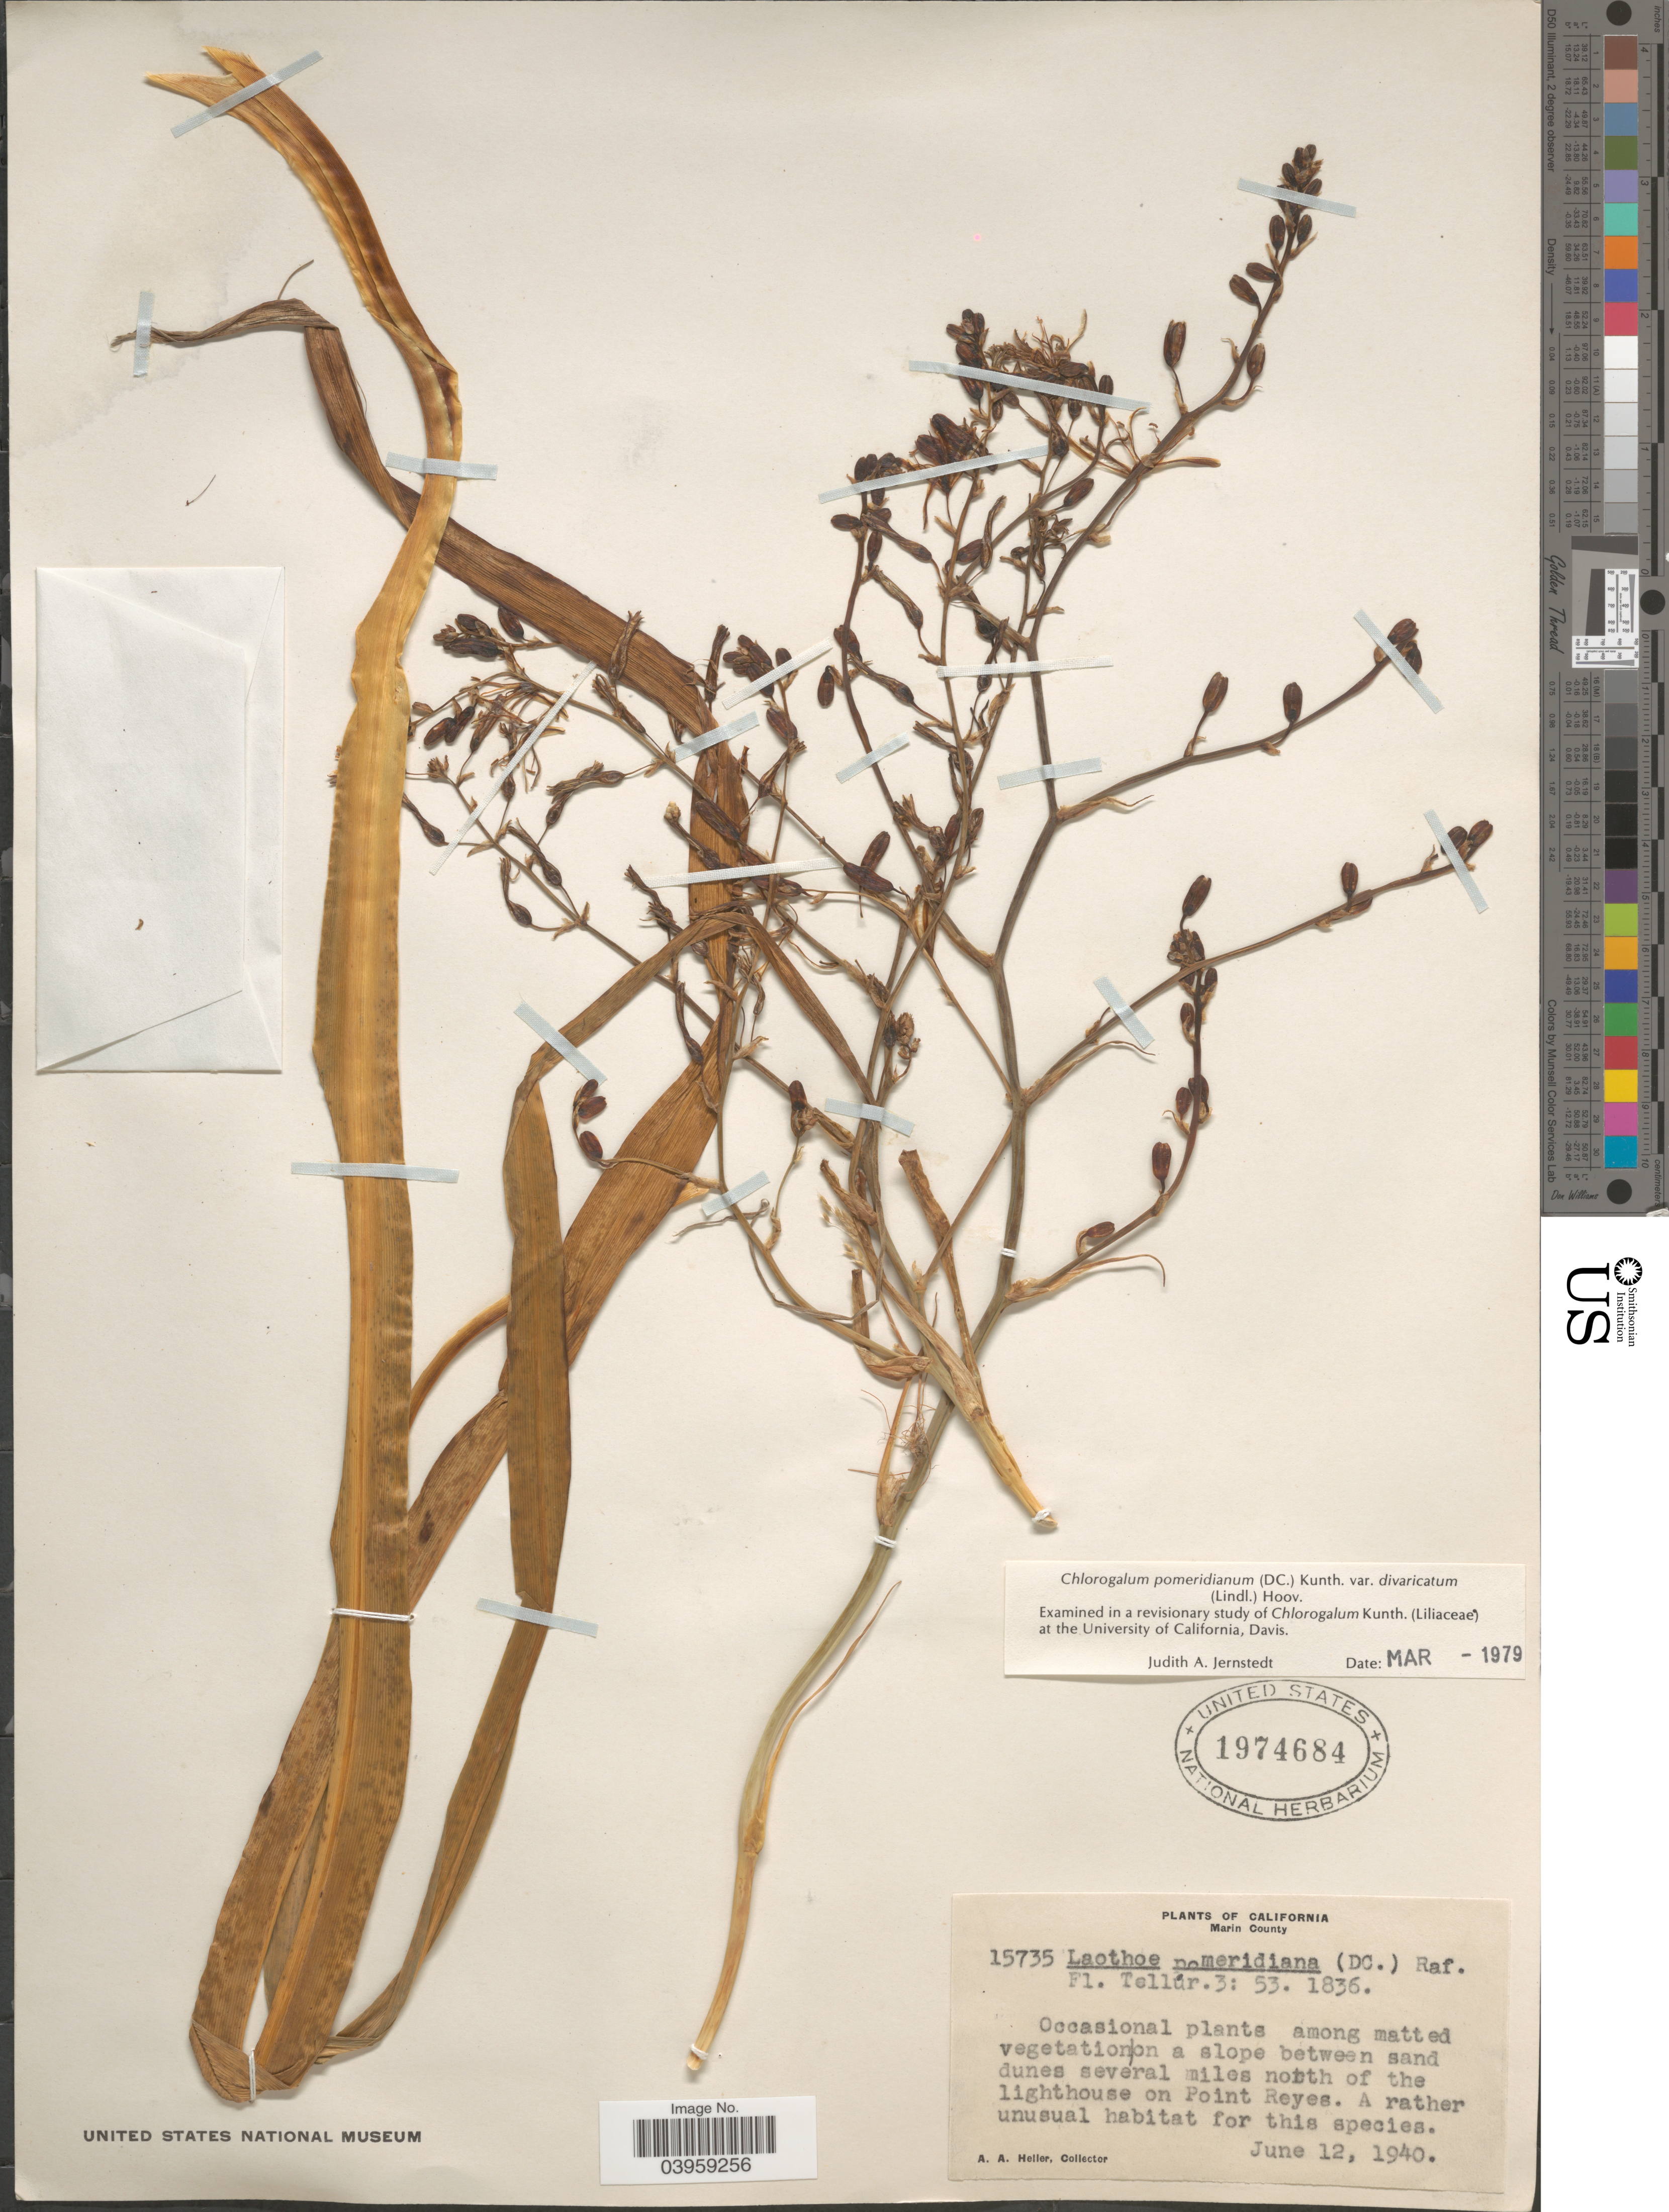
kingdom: Plantae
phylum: Tracheophyta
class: Liliopsida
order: Asparagales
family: Asparagaceae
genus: Chlorogalum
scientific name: Chlorogalum pomeridianum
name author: (DC.) Kunth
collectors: A. A. Heller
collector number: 15735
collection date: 1940-06-12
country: United States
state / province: California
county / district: Marin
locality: Marin County. Several miles north of the lighthouse on Point Reyes.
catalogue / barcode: US 1974684